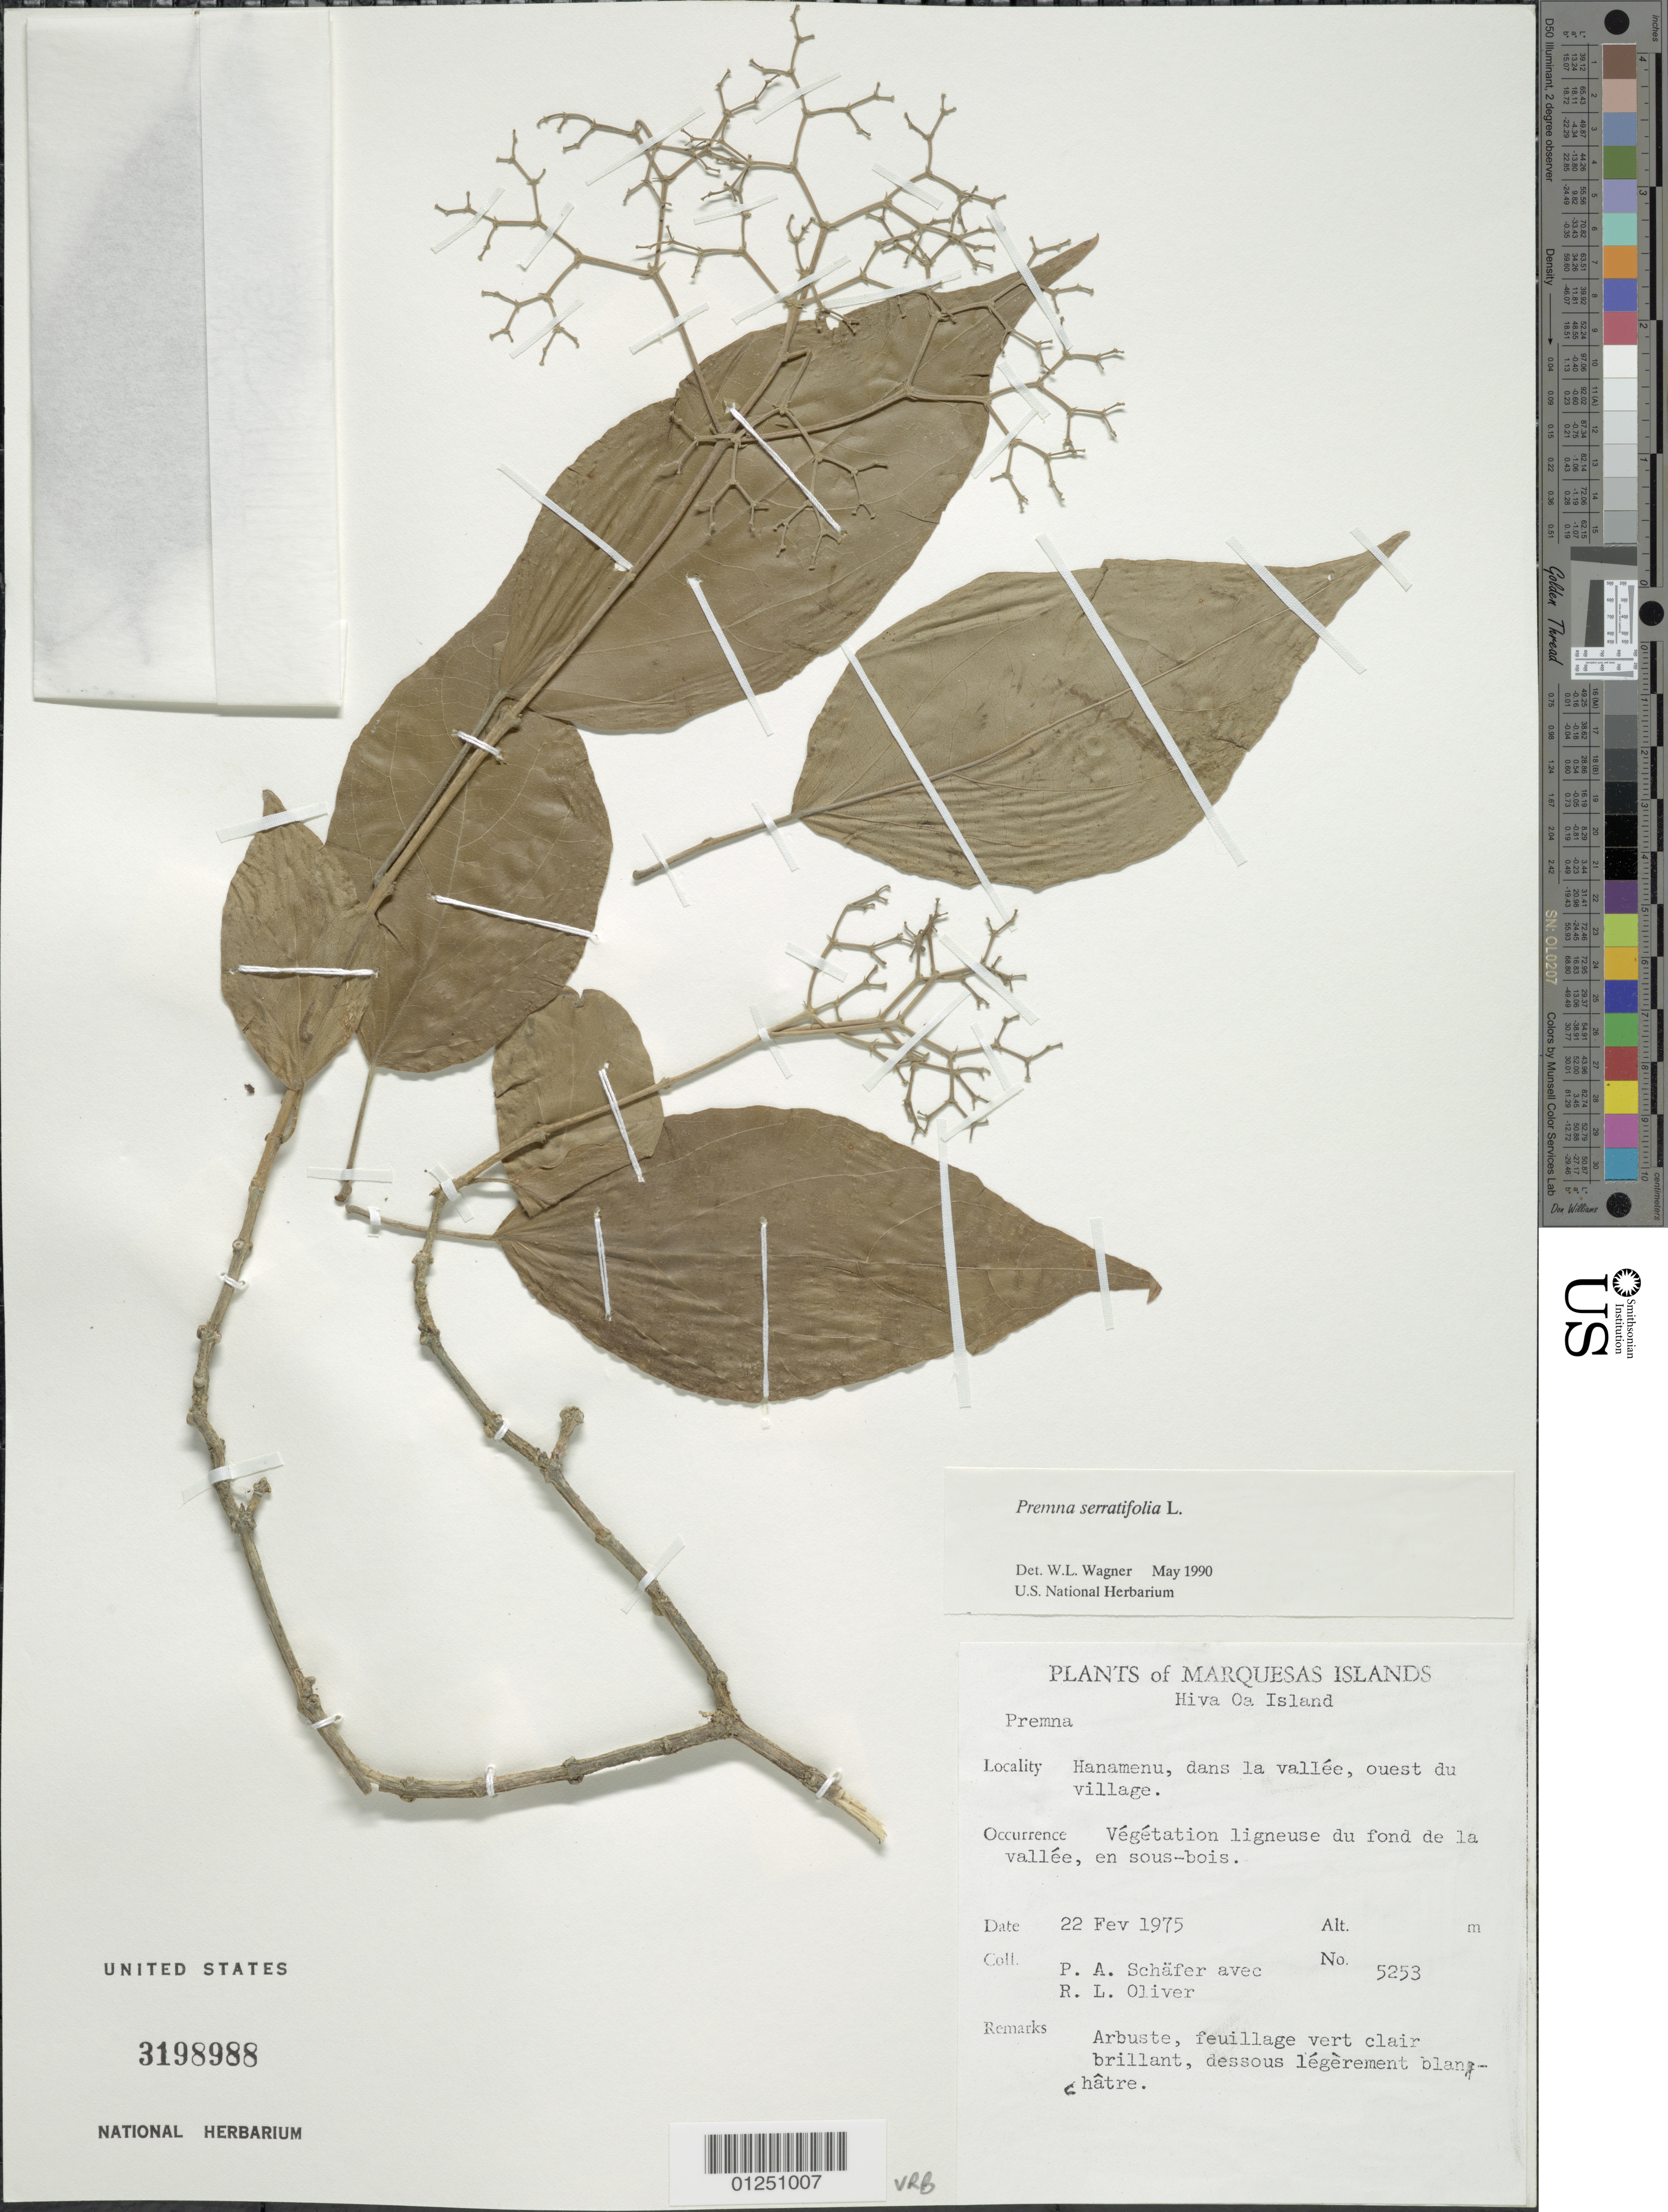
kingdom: Plantae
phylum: Tracheophyta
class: Magnoliopsida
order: Lamiales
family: Lamiaceae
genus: Premna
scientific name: Premna serratifolia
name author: L.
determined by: Wagner, W. L., (BOT), Smithsonian Institution - National Museum of Natural History (UNITED STATES)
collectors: P. A. Schäfer & R. L. Oliver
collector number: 5253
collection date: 1975-02-22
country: French Polynesia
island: Hiva Oa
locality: Hanamenu Valley, W of village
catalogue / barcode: US 3198988